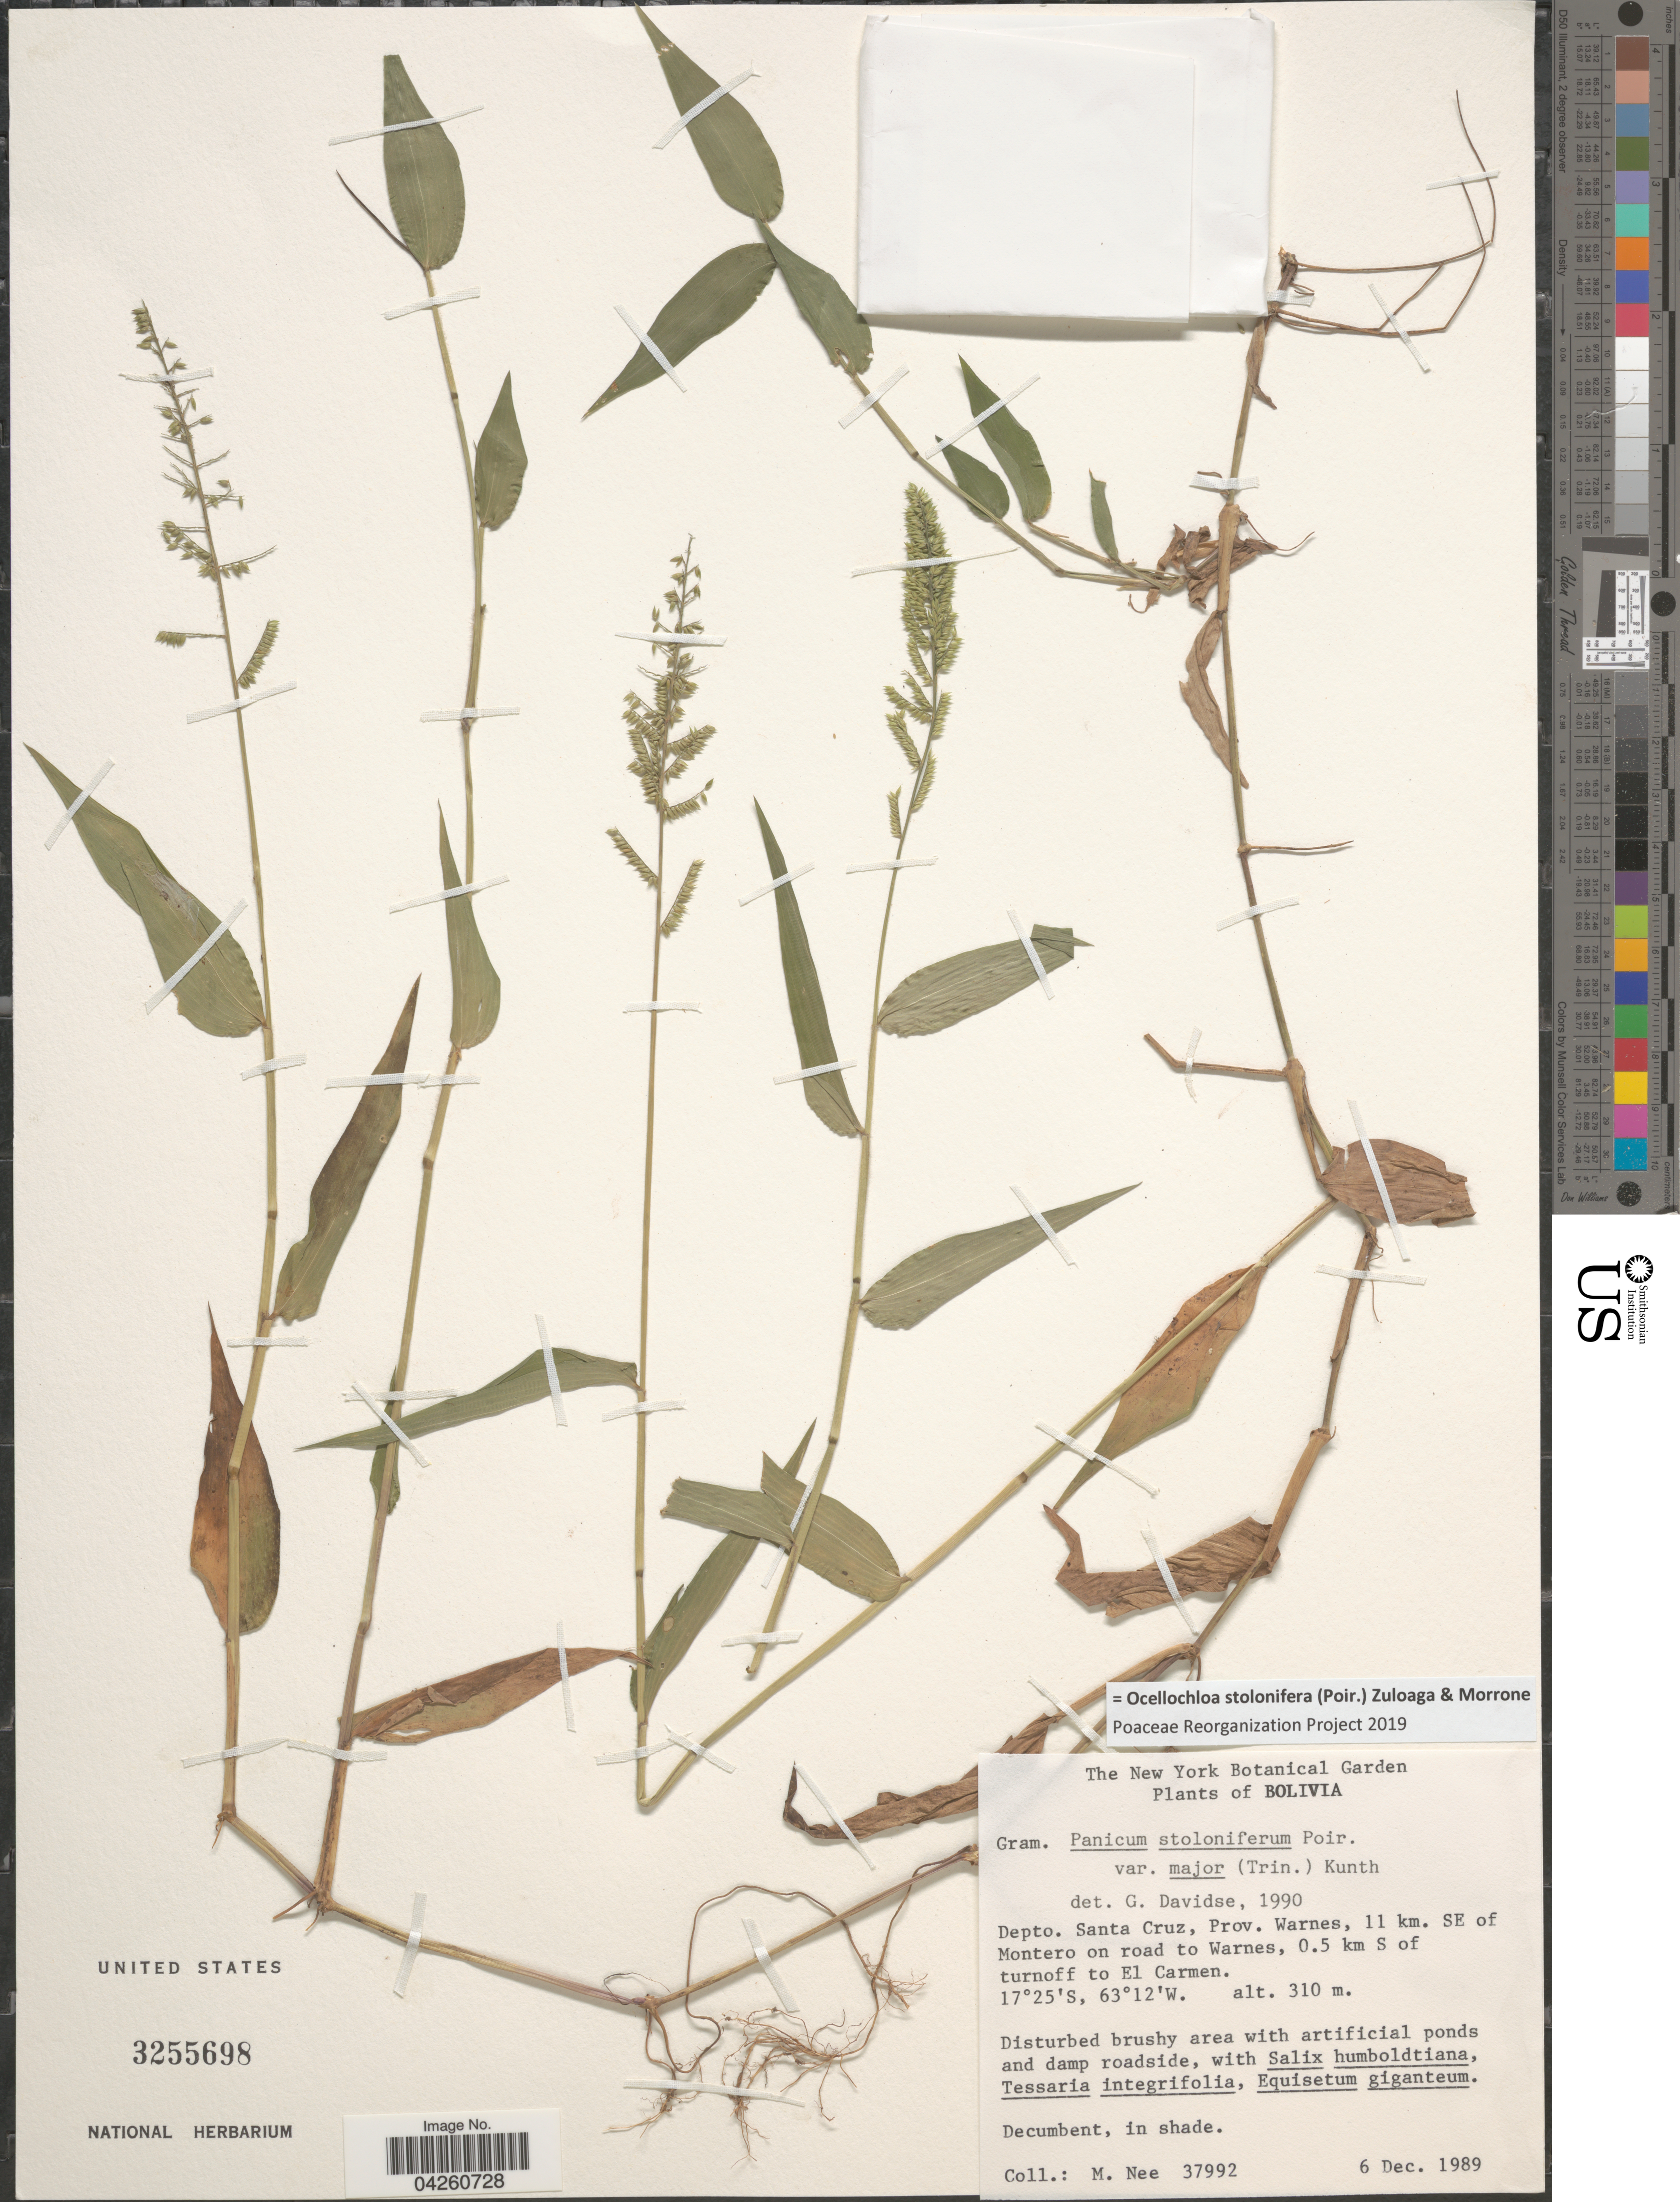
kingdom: Plantae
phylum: Tracheophyta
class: Liliopsida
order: Poales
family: Poaceae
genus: Ocellochloa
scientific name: Ocellochloa stolonifera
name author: (Poir.) Zuloaga & Morrone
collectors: M. Nee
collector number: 37992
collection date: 1989-12-06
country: Bolivia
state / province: Santa Cruz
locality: Depto. Santa Cruz, Prov. Warnes, 11 km. SE of Montero on road to Warnes, 0.5 km S of turnoff to El Carmen.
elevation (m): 310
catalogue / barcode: US 3255698